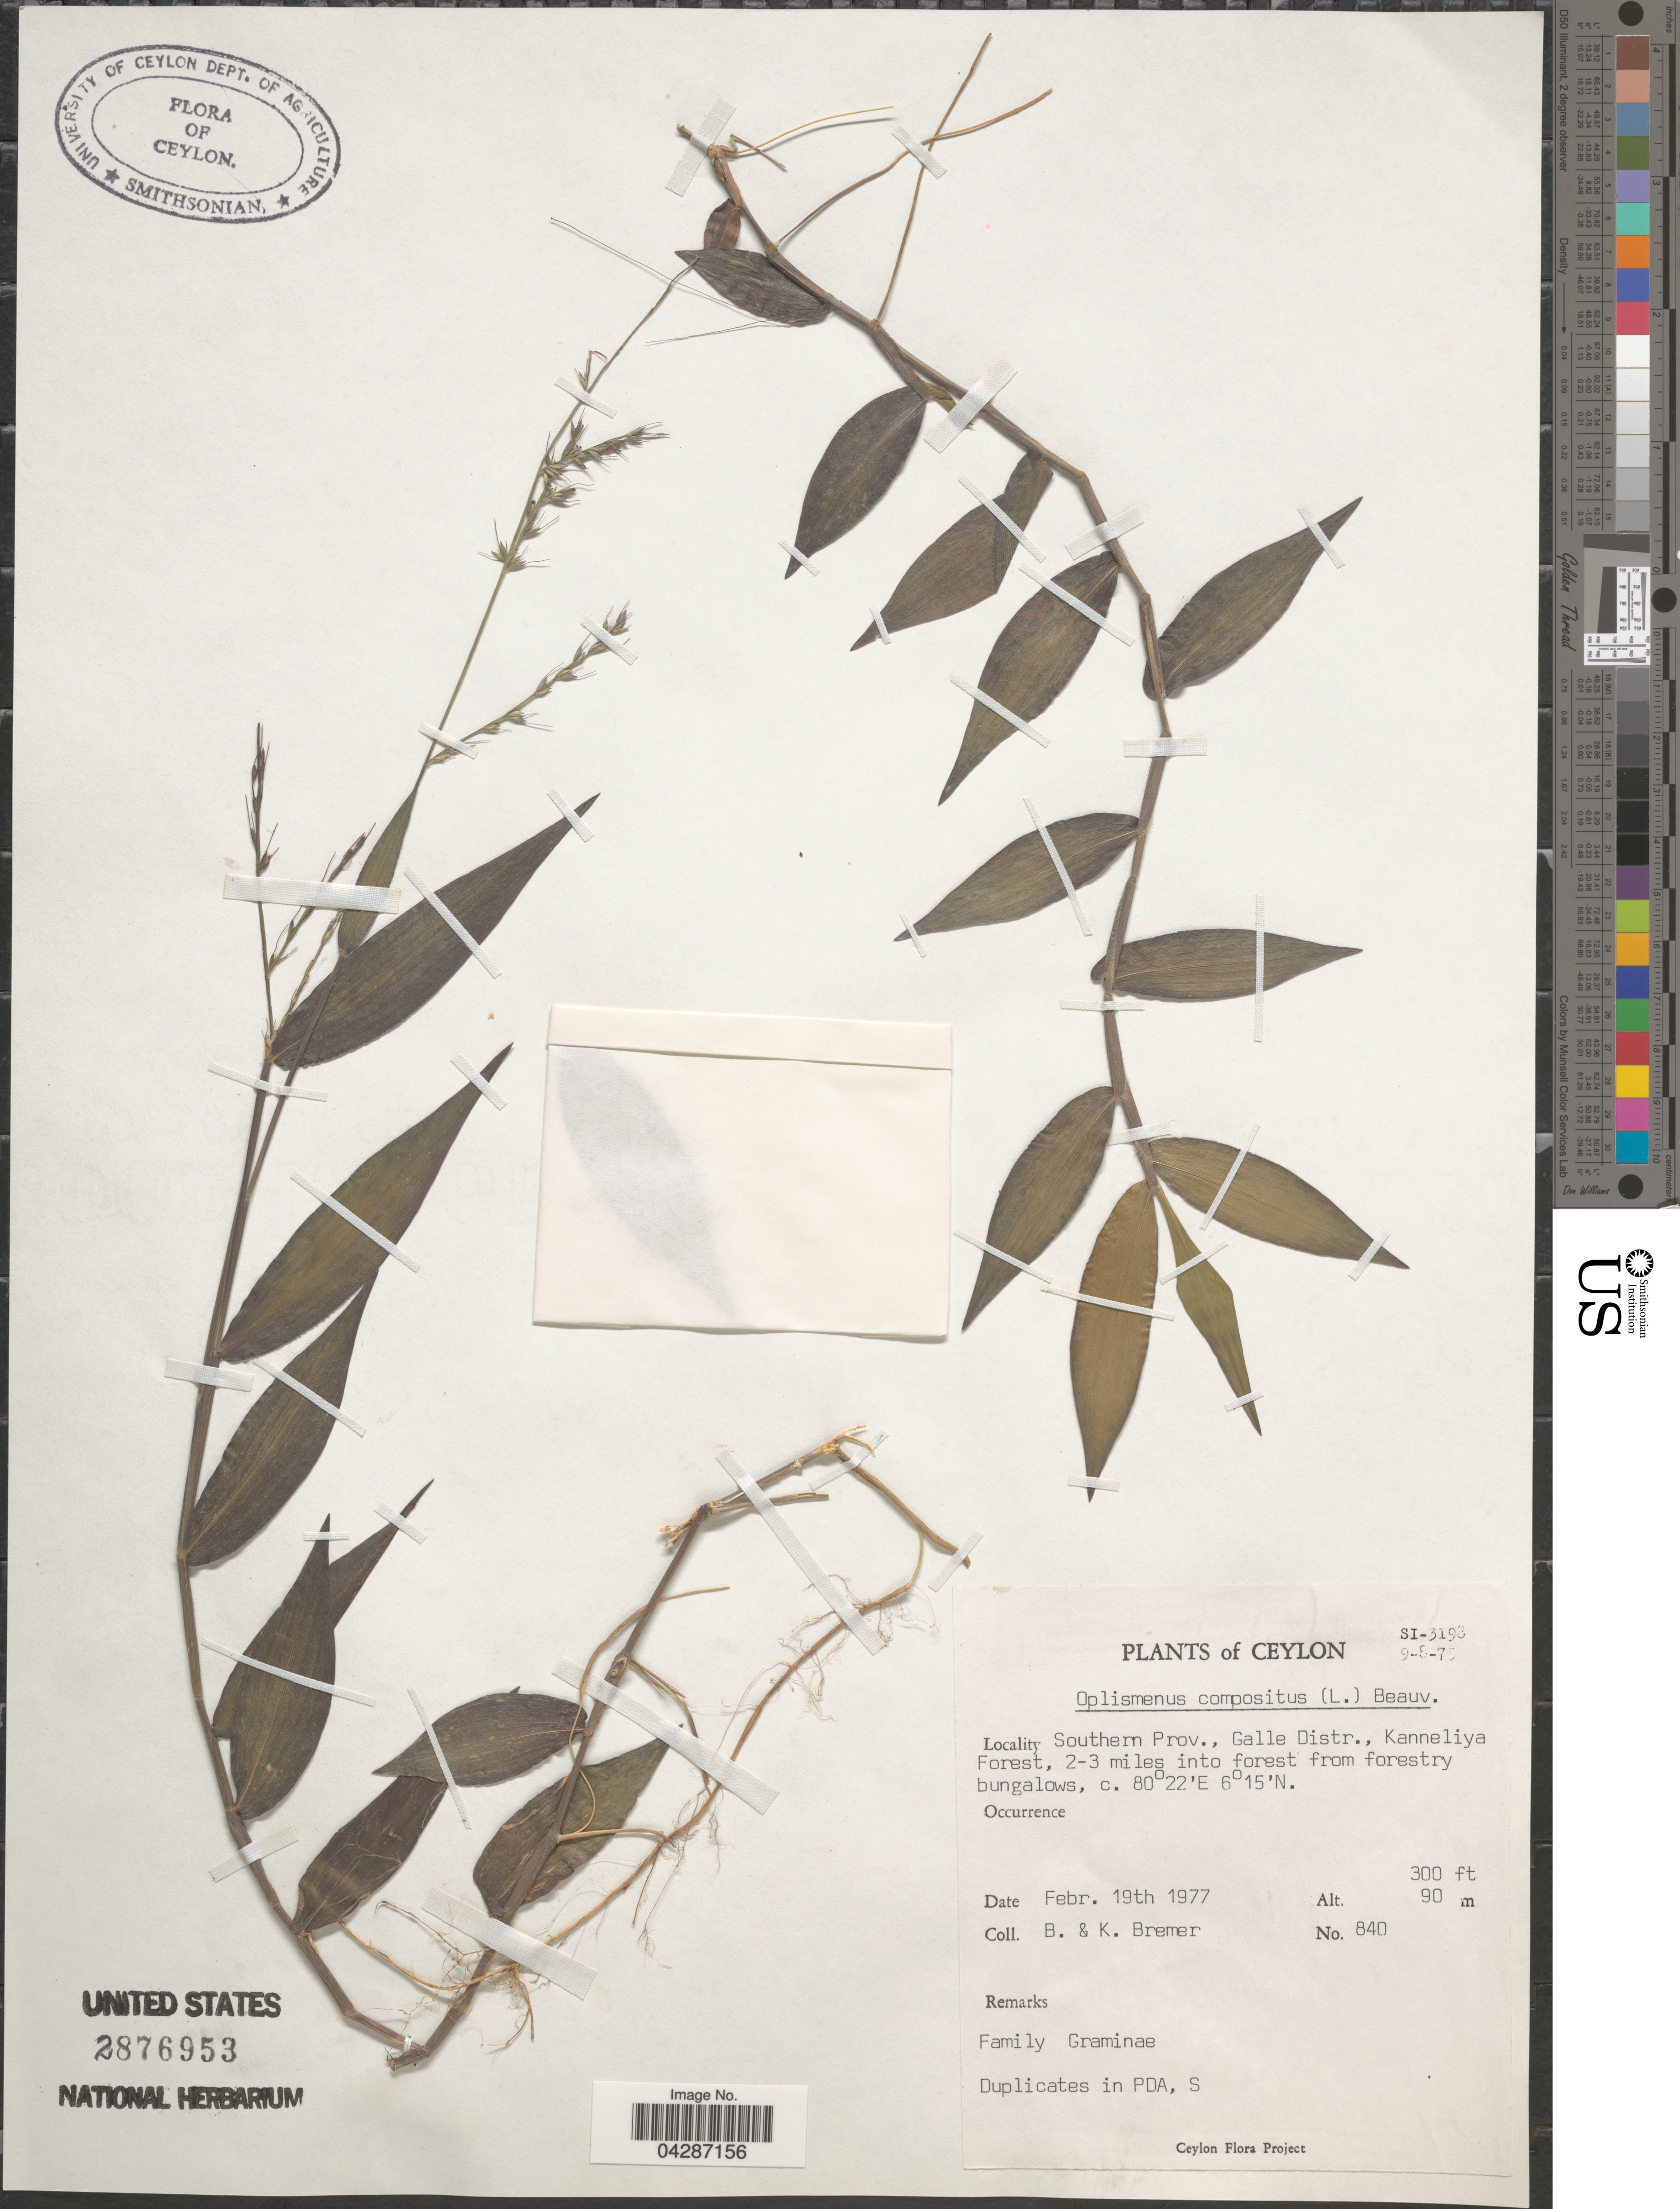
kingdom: Plantae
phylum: Tracheophyta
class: Liliopsida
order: Poales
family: Poaceae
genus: Oplismenus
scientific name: Oplismenus compositus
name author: (L.) P. Beauv.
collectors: B. Bremer & K. Bremer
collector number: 840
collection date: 1977-02-19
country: Sri Lanka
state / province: Southern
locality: Ceylon. Galle Distr., Kanneliya Forest, 2-3 miles into forest from forestry bungalows.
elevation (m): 91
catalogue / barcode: US 2876953